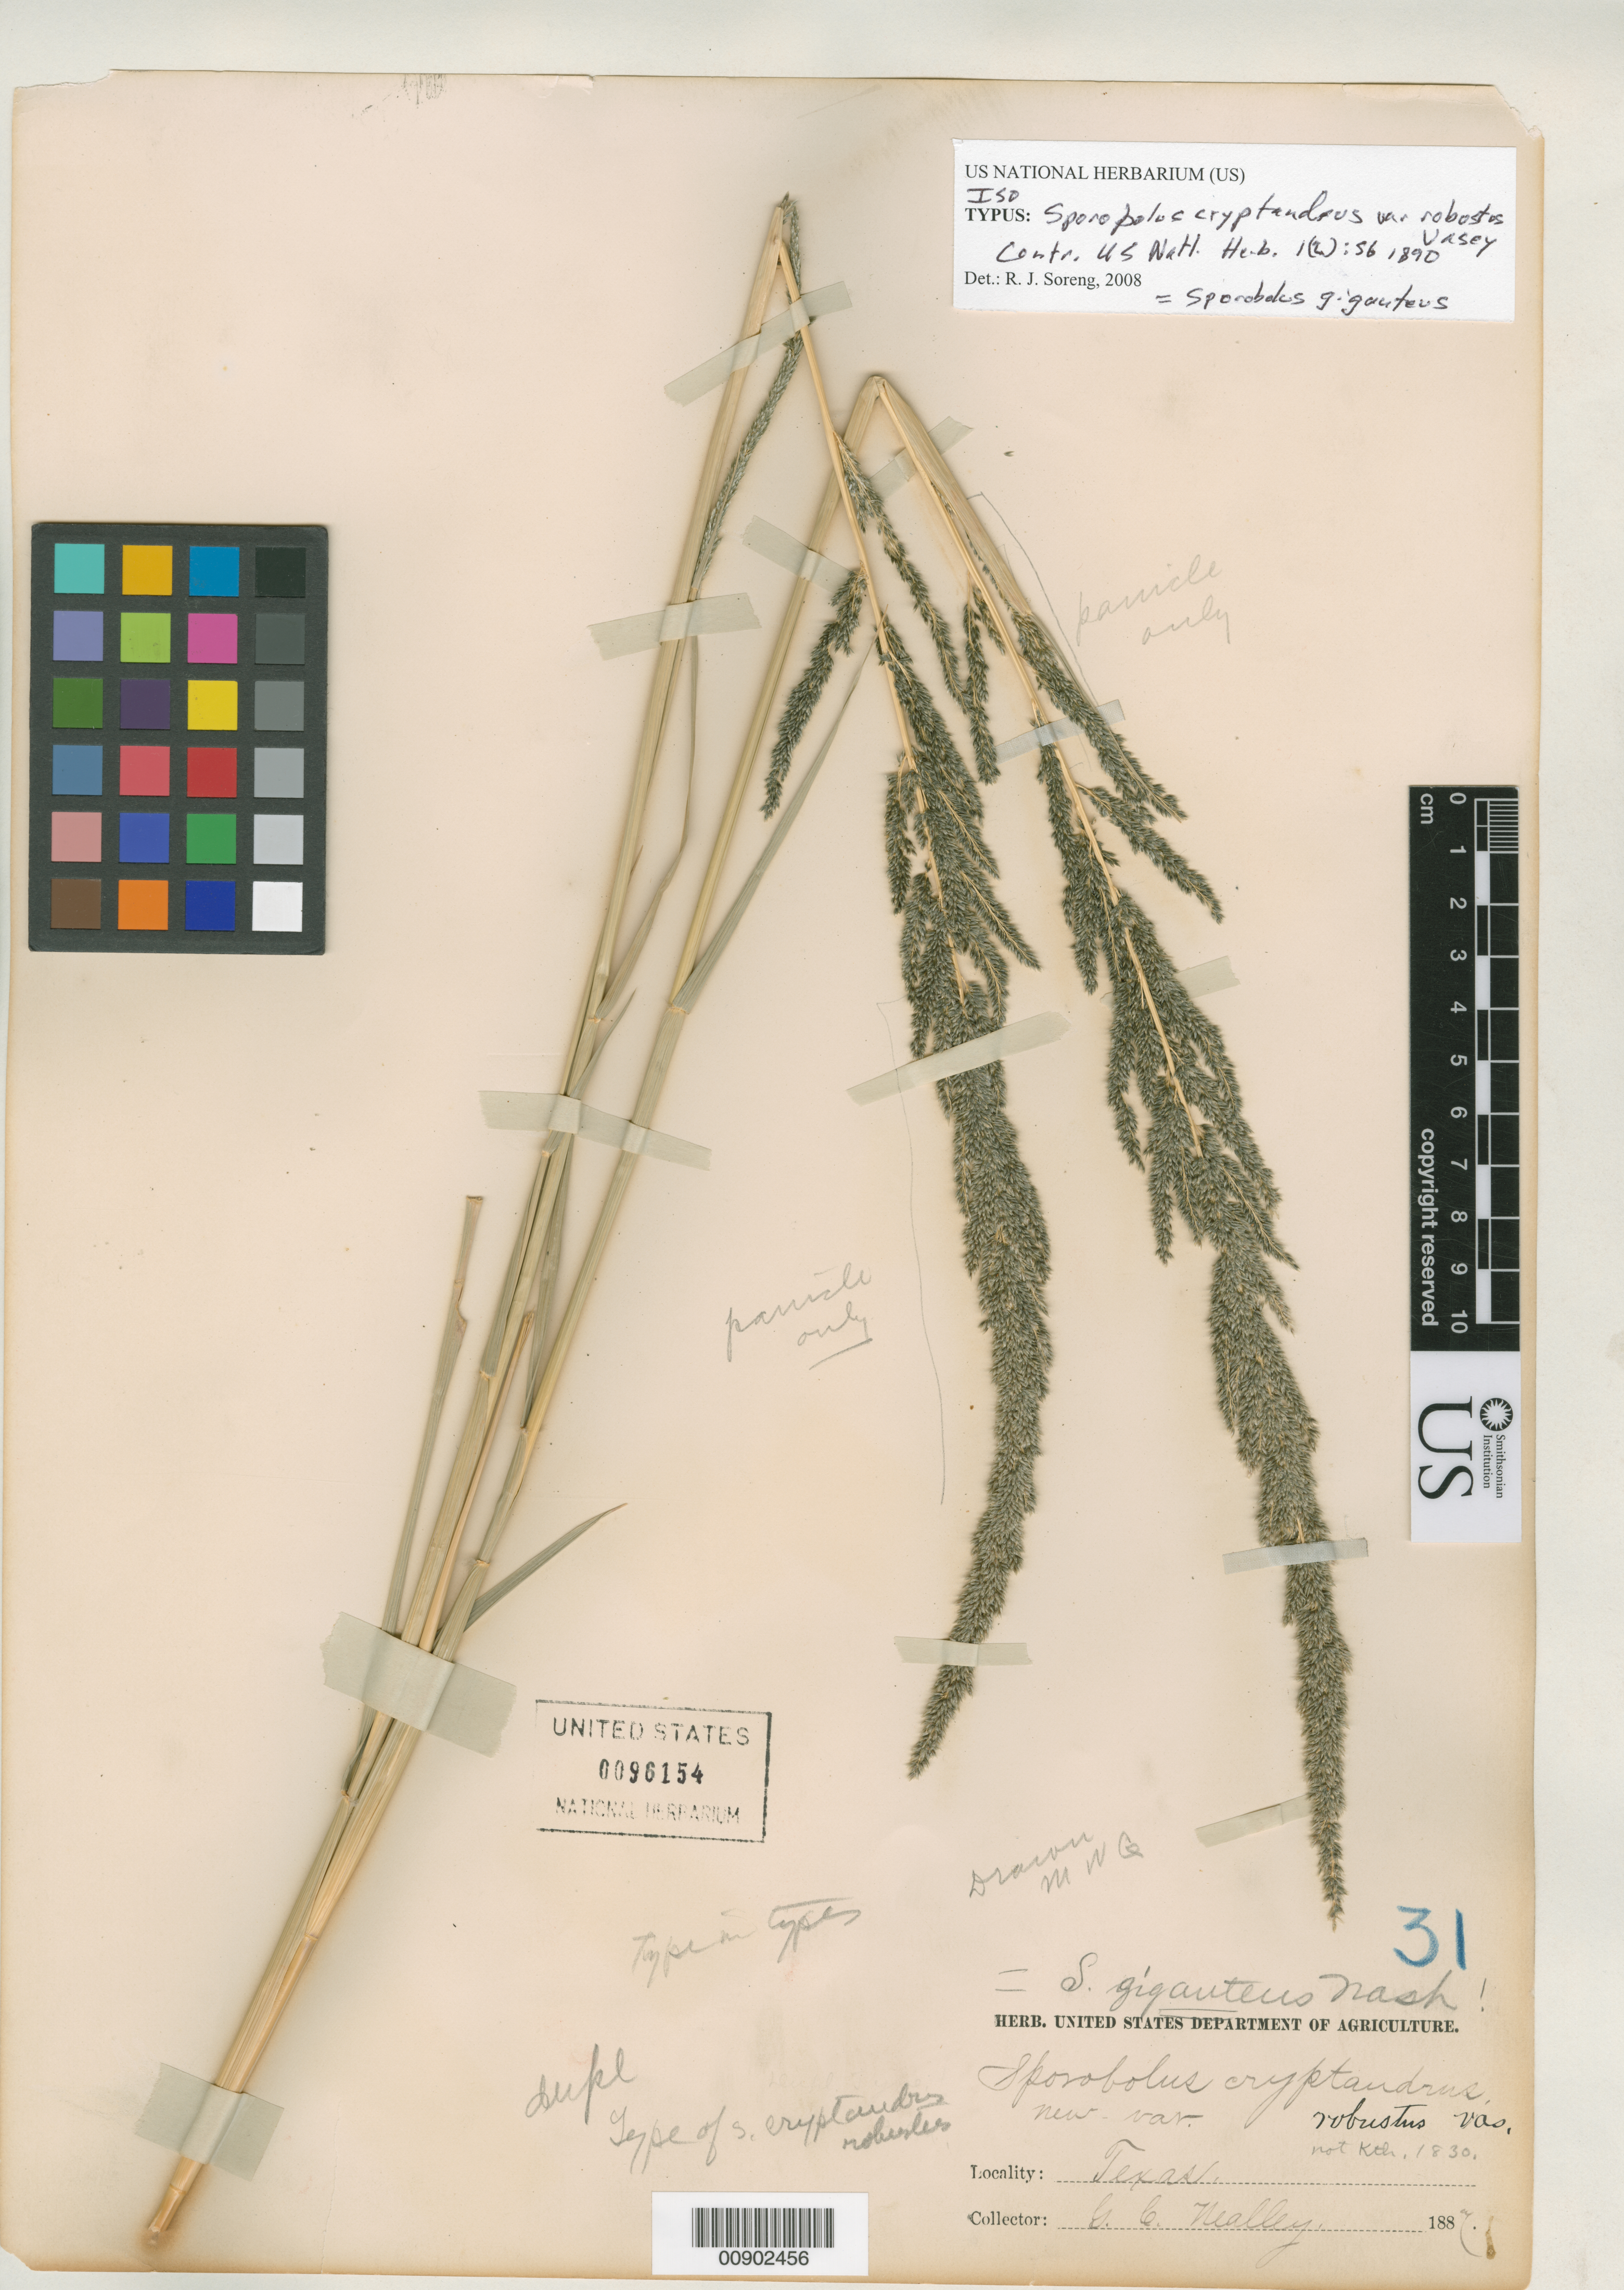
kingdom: Plantae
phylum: Tracheophyta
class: Liliopsida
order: Poales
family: Poaceae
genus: Sporobolus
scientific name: Sporobolus cryptandrus var. robustus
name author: Vasey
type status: Isotype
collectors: G. C. Nealley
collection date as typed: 1887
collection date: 1887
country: United States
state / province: Texas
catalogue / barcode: US 96154